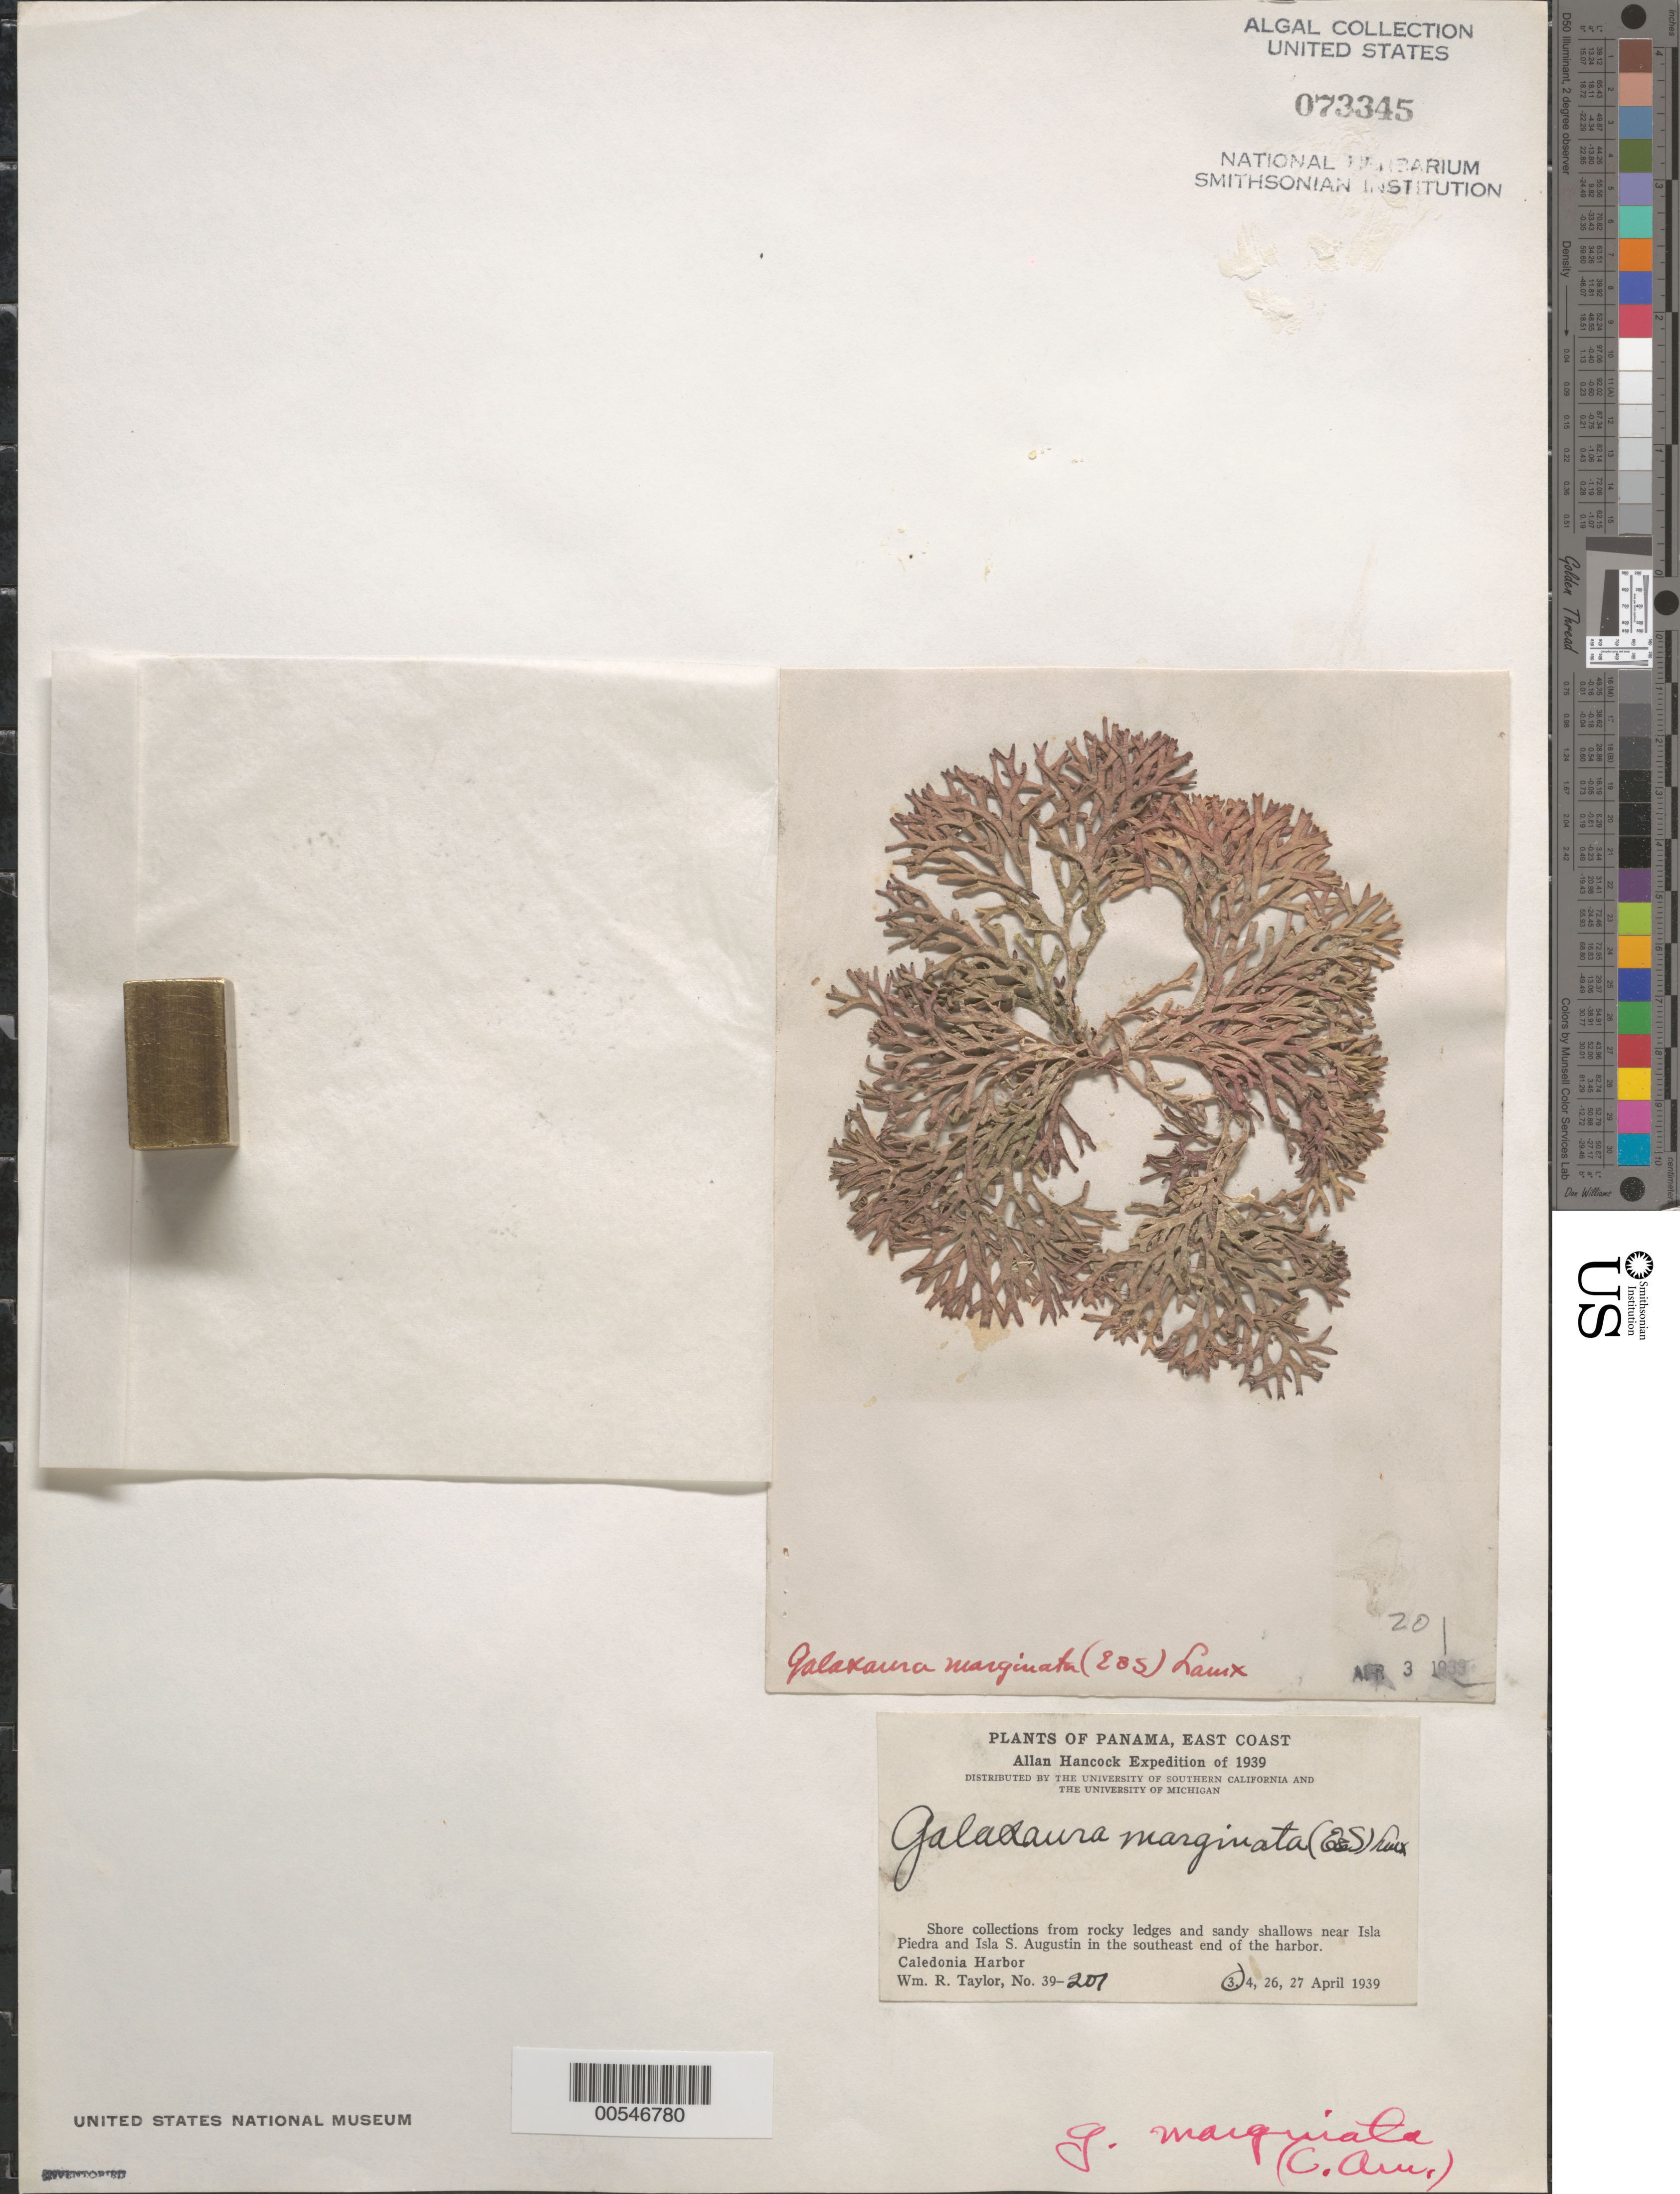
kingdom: Plantae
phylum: Rhodophyta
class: Florideophyceae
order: Nemaliales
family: Galaxauraceae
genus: Galaxaura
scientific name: Galaxaura marginata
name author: (J. Ellis & Sol.) J.V.Lamouroux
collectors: W. R. Taylor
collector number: WRT 39-207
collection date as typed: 03 Apr 1939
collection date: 1939-04-03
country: Panama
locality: Southeast Caledonia Harbor, near Isla Piedra and Isla San Augustin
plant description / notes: Allan Hancock Expedition of 1939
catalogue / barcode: US 73345